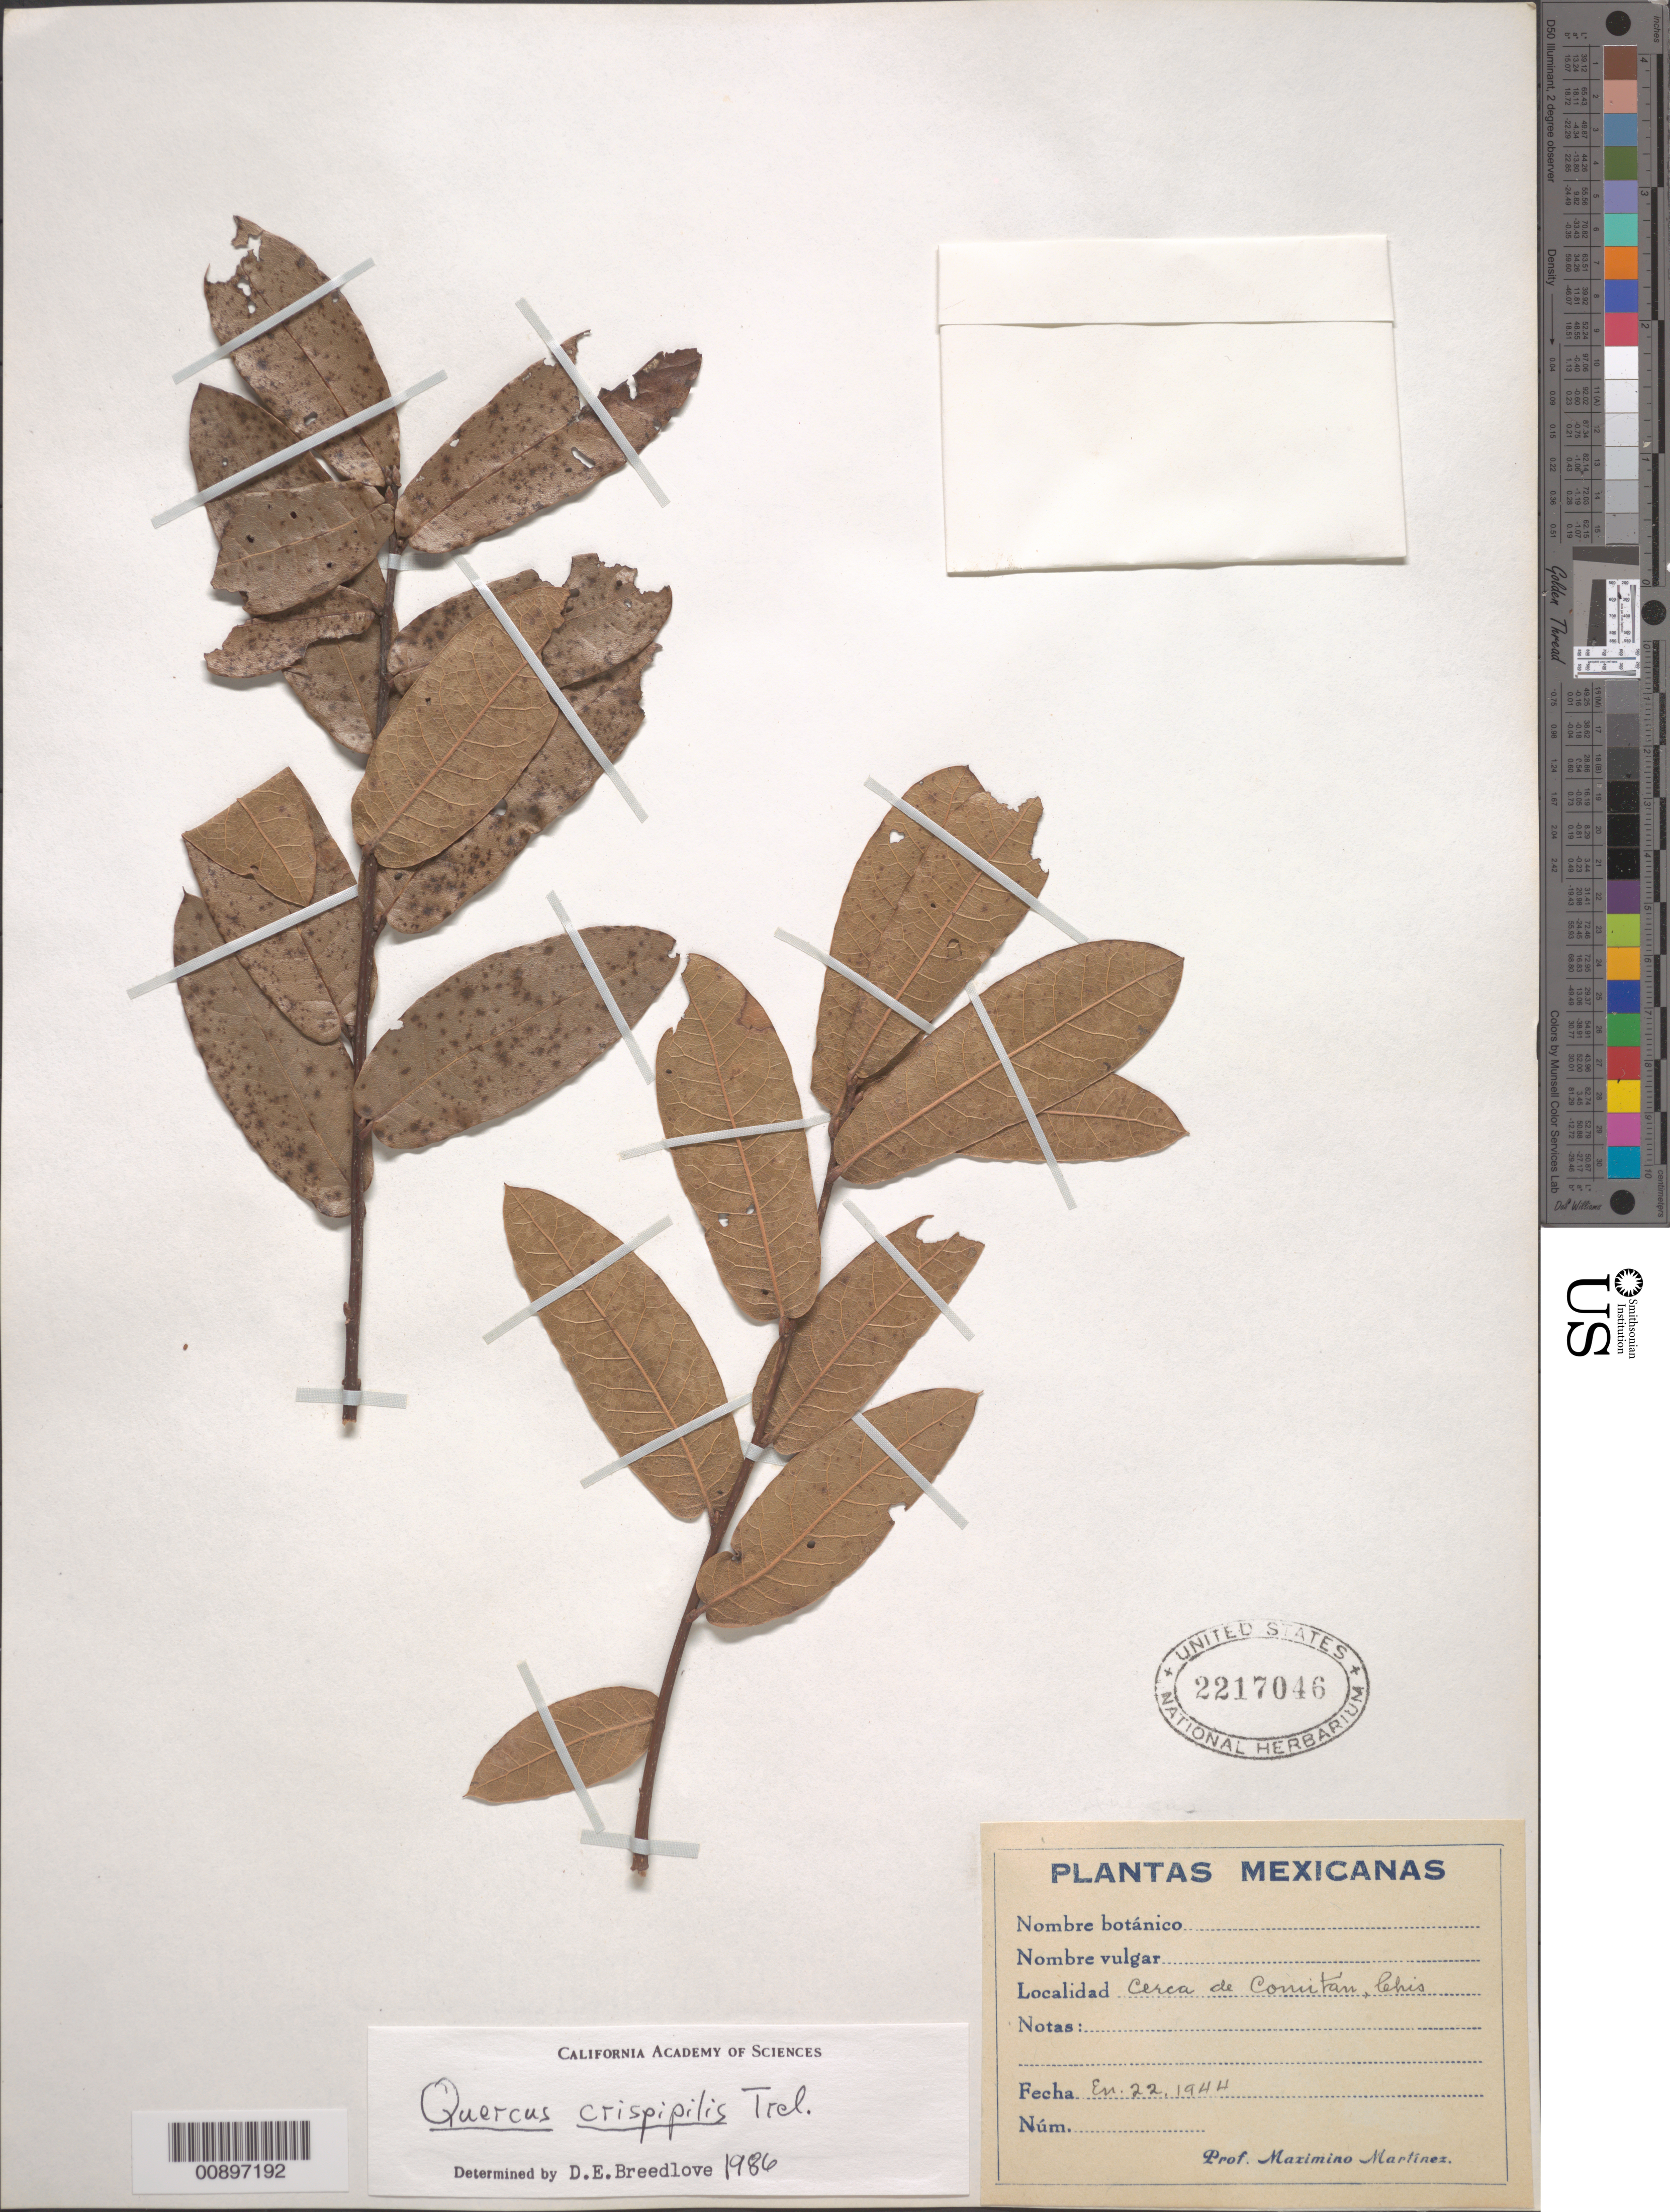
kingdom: Plantae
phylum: Tracheophyta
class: Magnoliopsida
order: Fagales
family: Fagaceae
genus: Quercus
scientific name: Quercus crispipilis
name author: Trel.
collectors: M. Martinez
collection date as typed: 22 Jan 1944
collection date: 1944-01-22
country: Mexico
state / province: Chiapas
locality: Cerca de Comitán, Chiapas.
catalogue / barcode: US 2217046